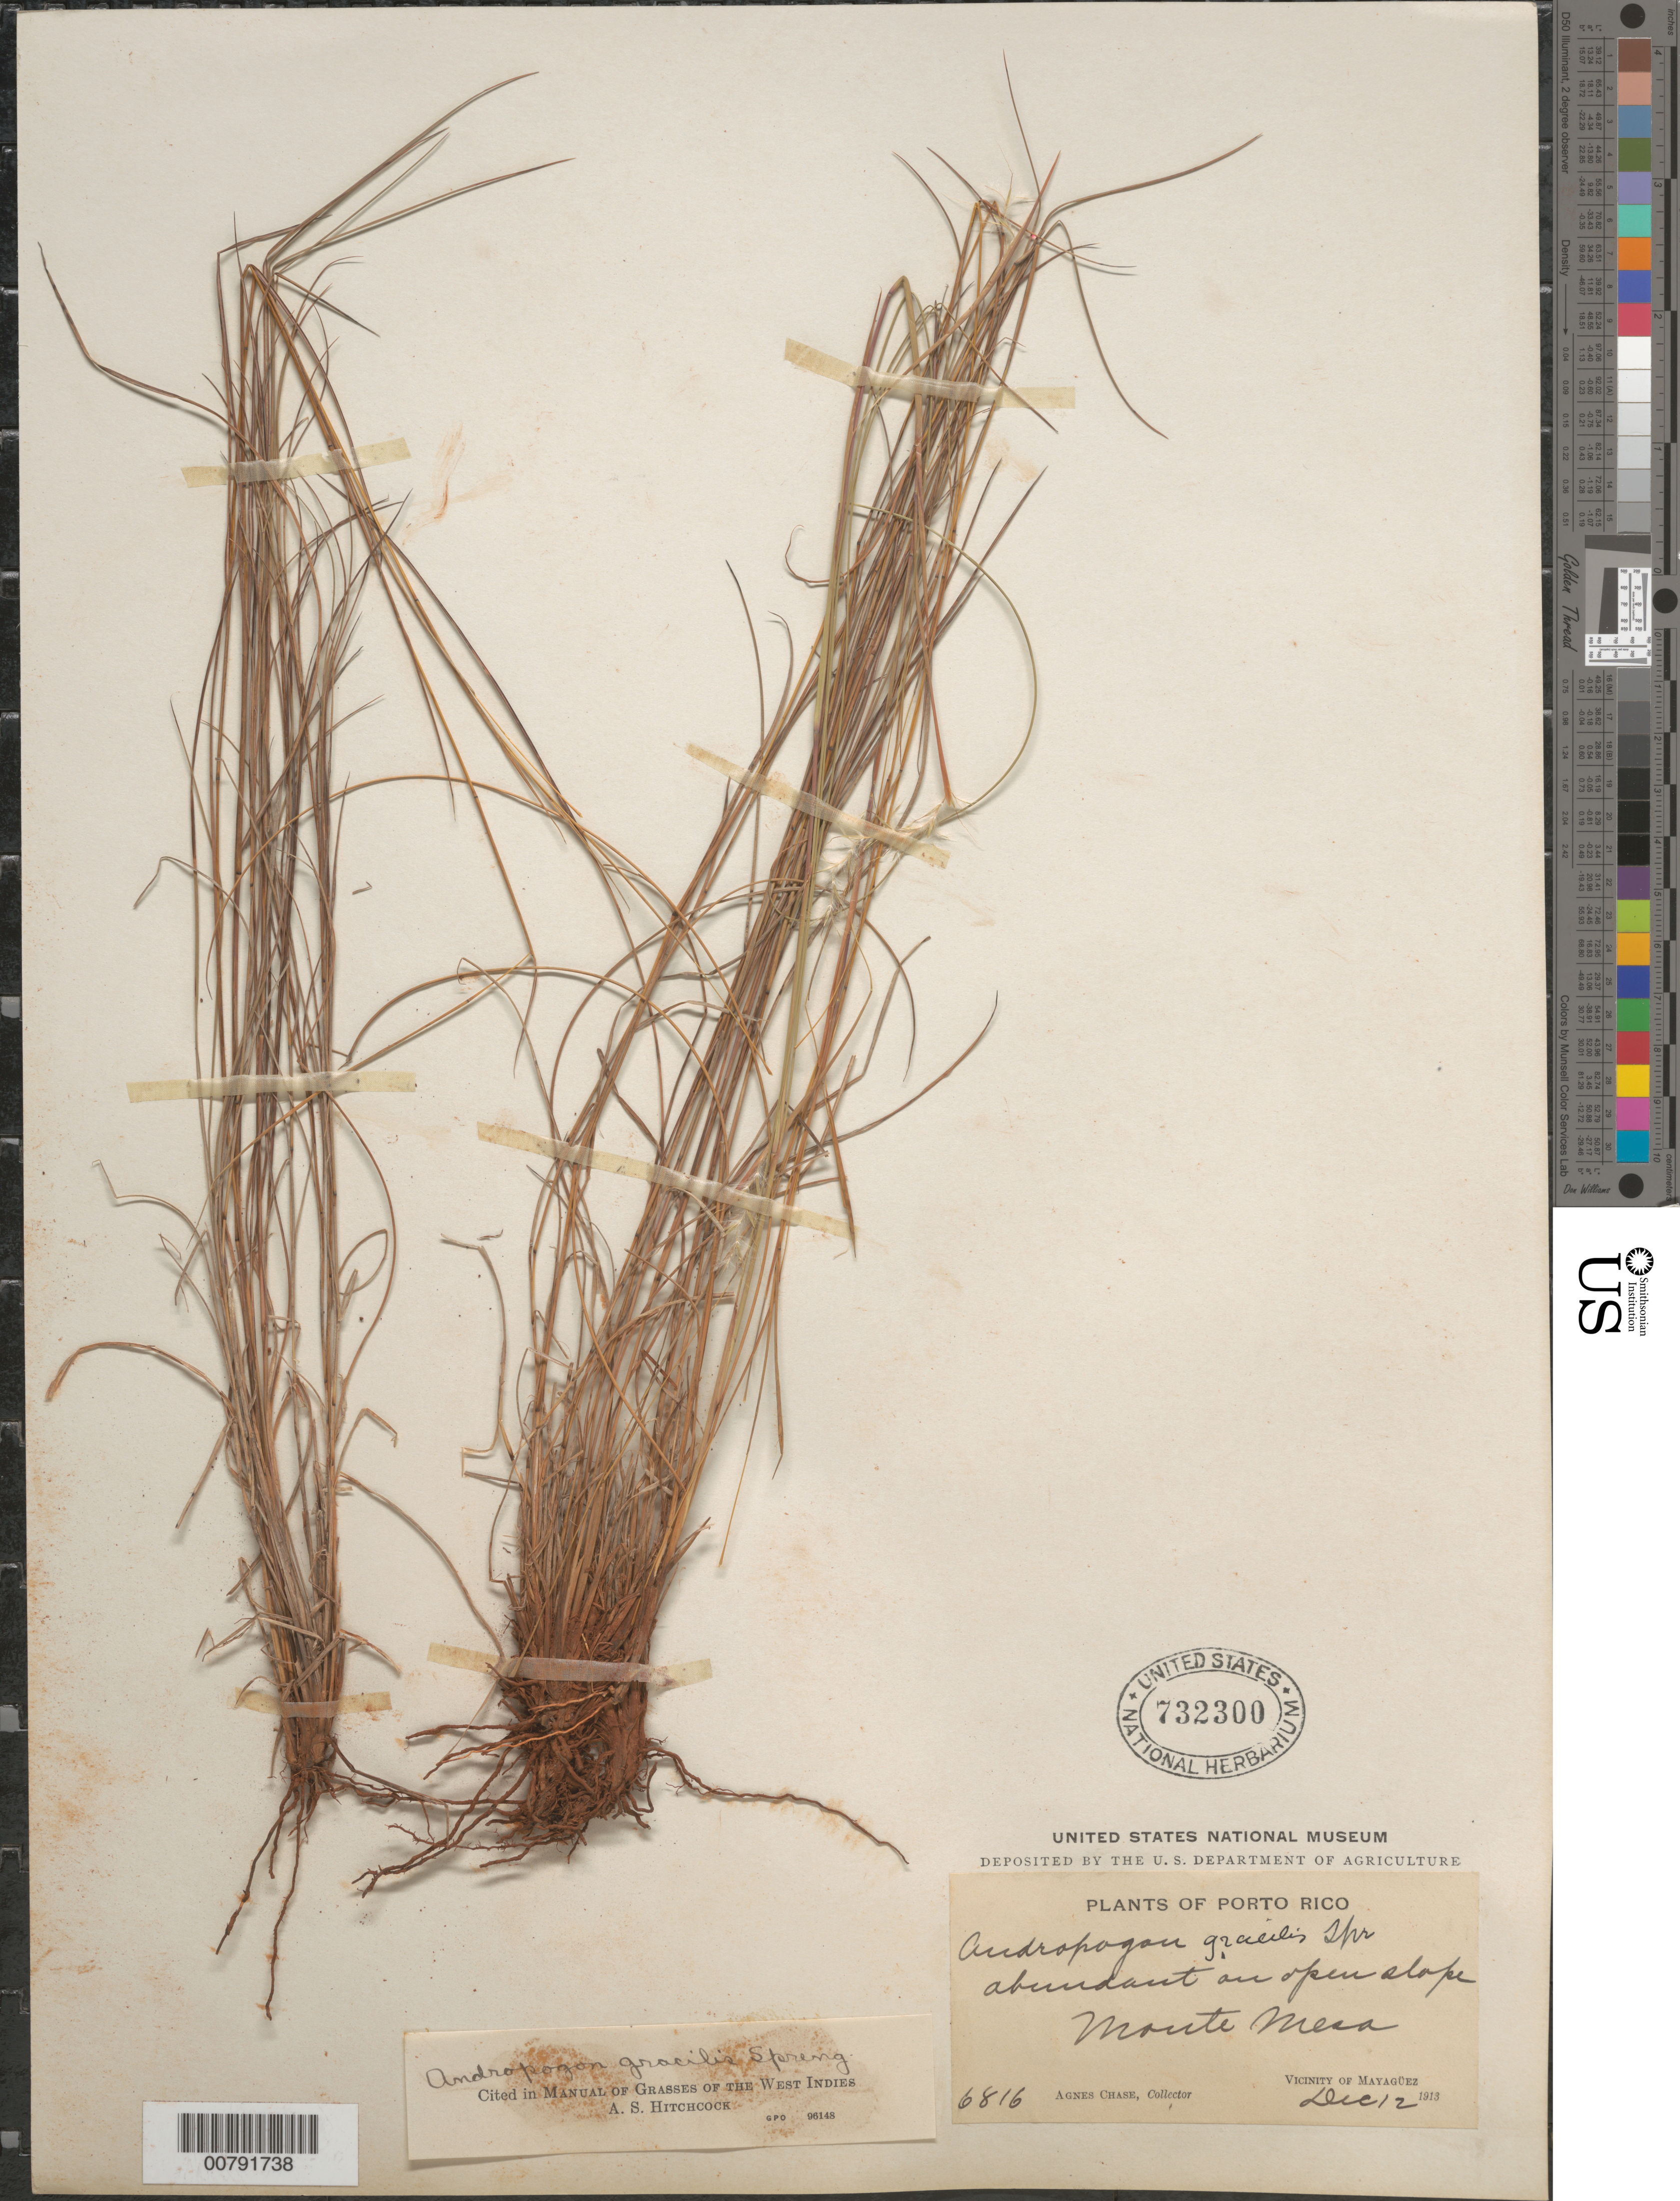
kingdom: Plantae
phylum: Tracheophyta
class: Liliopsida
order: Poales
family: Poaceae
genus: Schizachyrium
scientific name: Schizachyrium gracile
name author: (Spreng.) Nash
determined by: Hitchcock, Albert S.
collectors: A. Chase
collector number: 6816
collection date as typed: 12 Dec 1913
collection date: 1913-12-12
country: Puerto Rico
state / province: Mayagüez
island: Puerto Rico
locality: Monte Mesa, vicinity of Mayagüez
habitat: Open slope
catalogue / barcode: US 732300